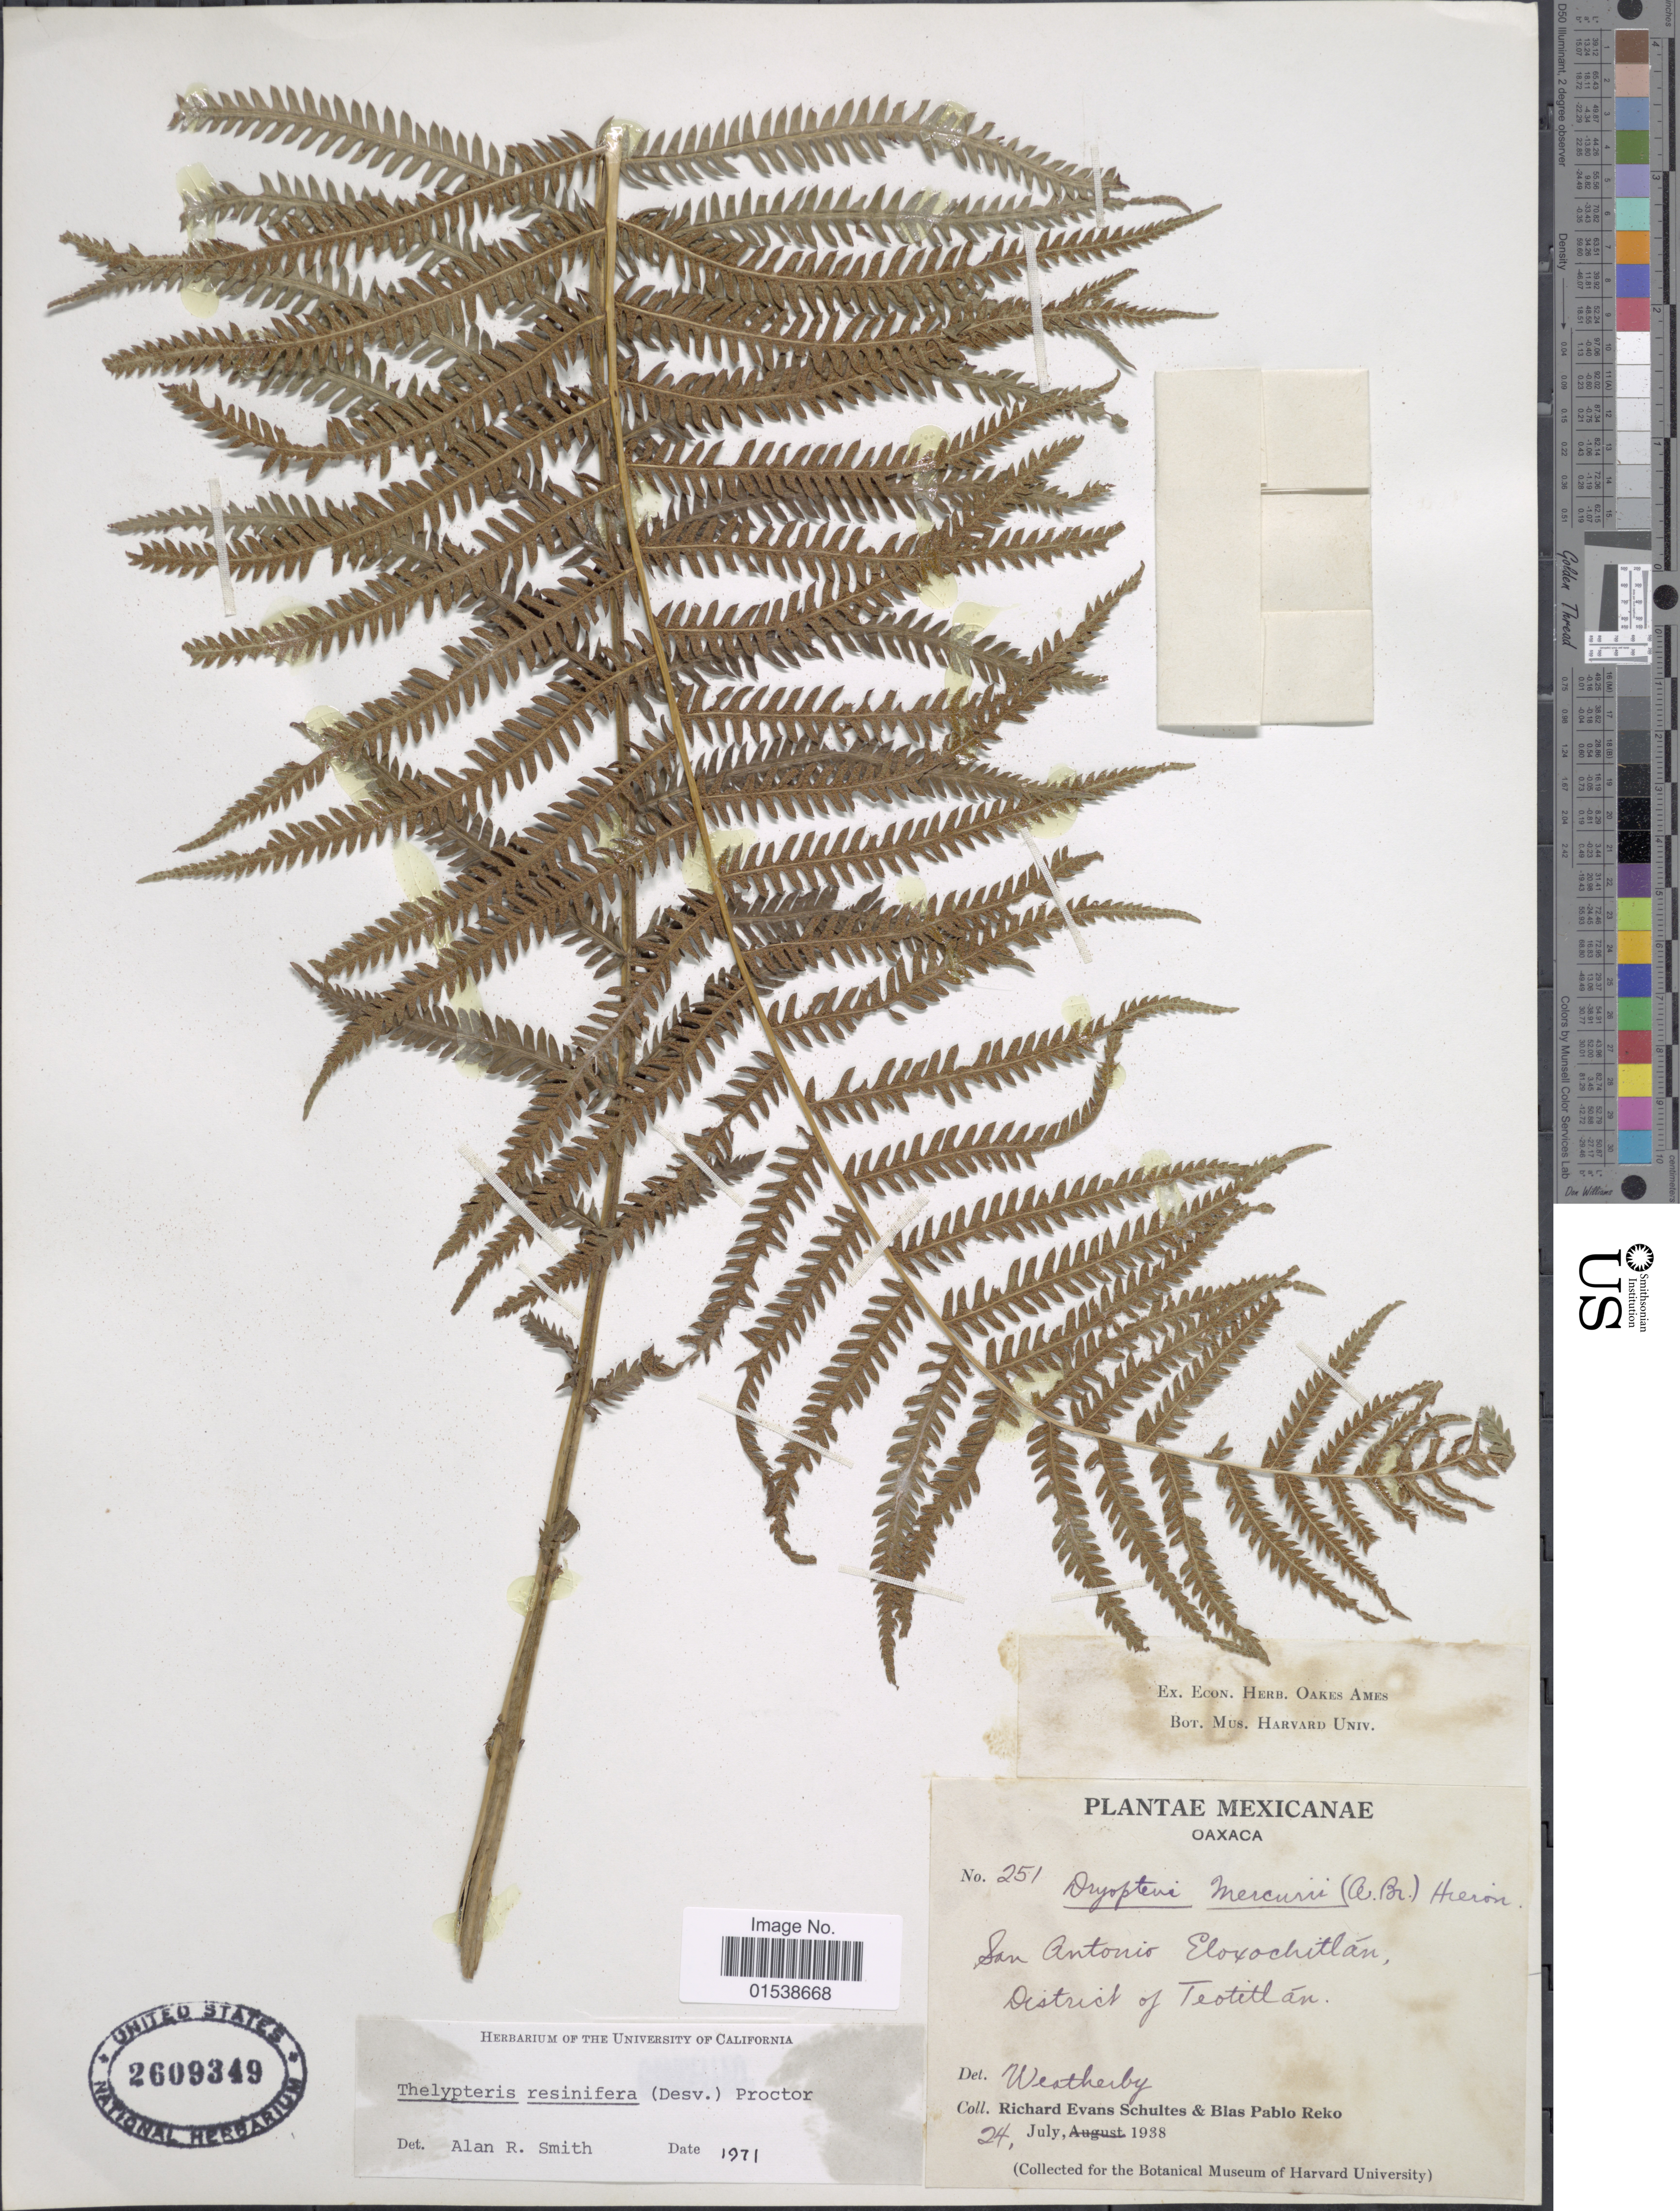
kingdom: Plantae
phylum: Tracheophyta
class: Polypodiopsida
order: Polypodiales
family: Thelypteridaceae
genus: Amauropelta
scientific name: Amauropelta resinifera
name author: (Desv.) Pic. Serm.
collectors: R. E. Schultes & B. P. Reko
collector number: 251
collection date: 1938-07-24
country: Mexico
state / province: Oaxaca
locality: San Antonio Eloxochitlan, District of Teotitlan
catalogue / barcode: US 2609349